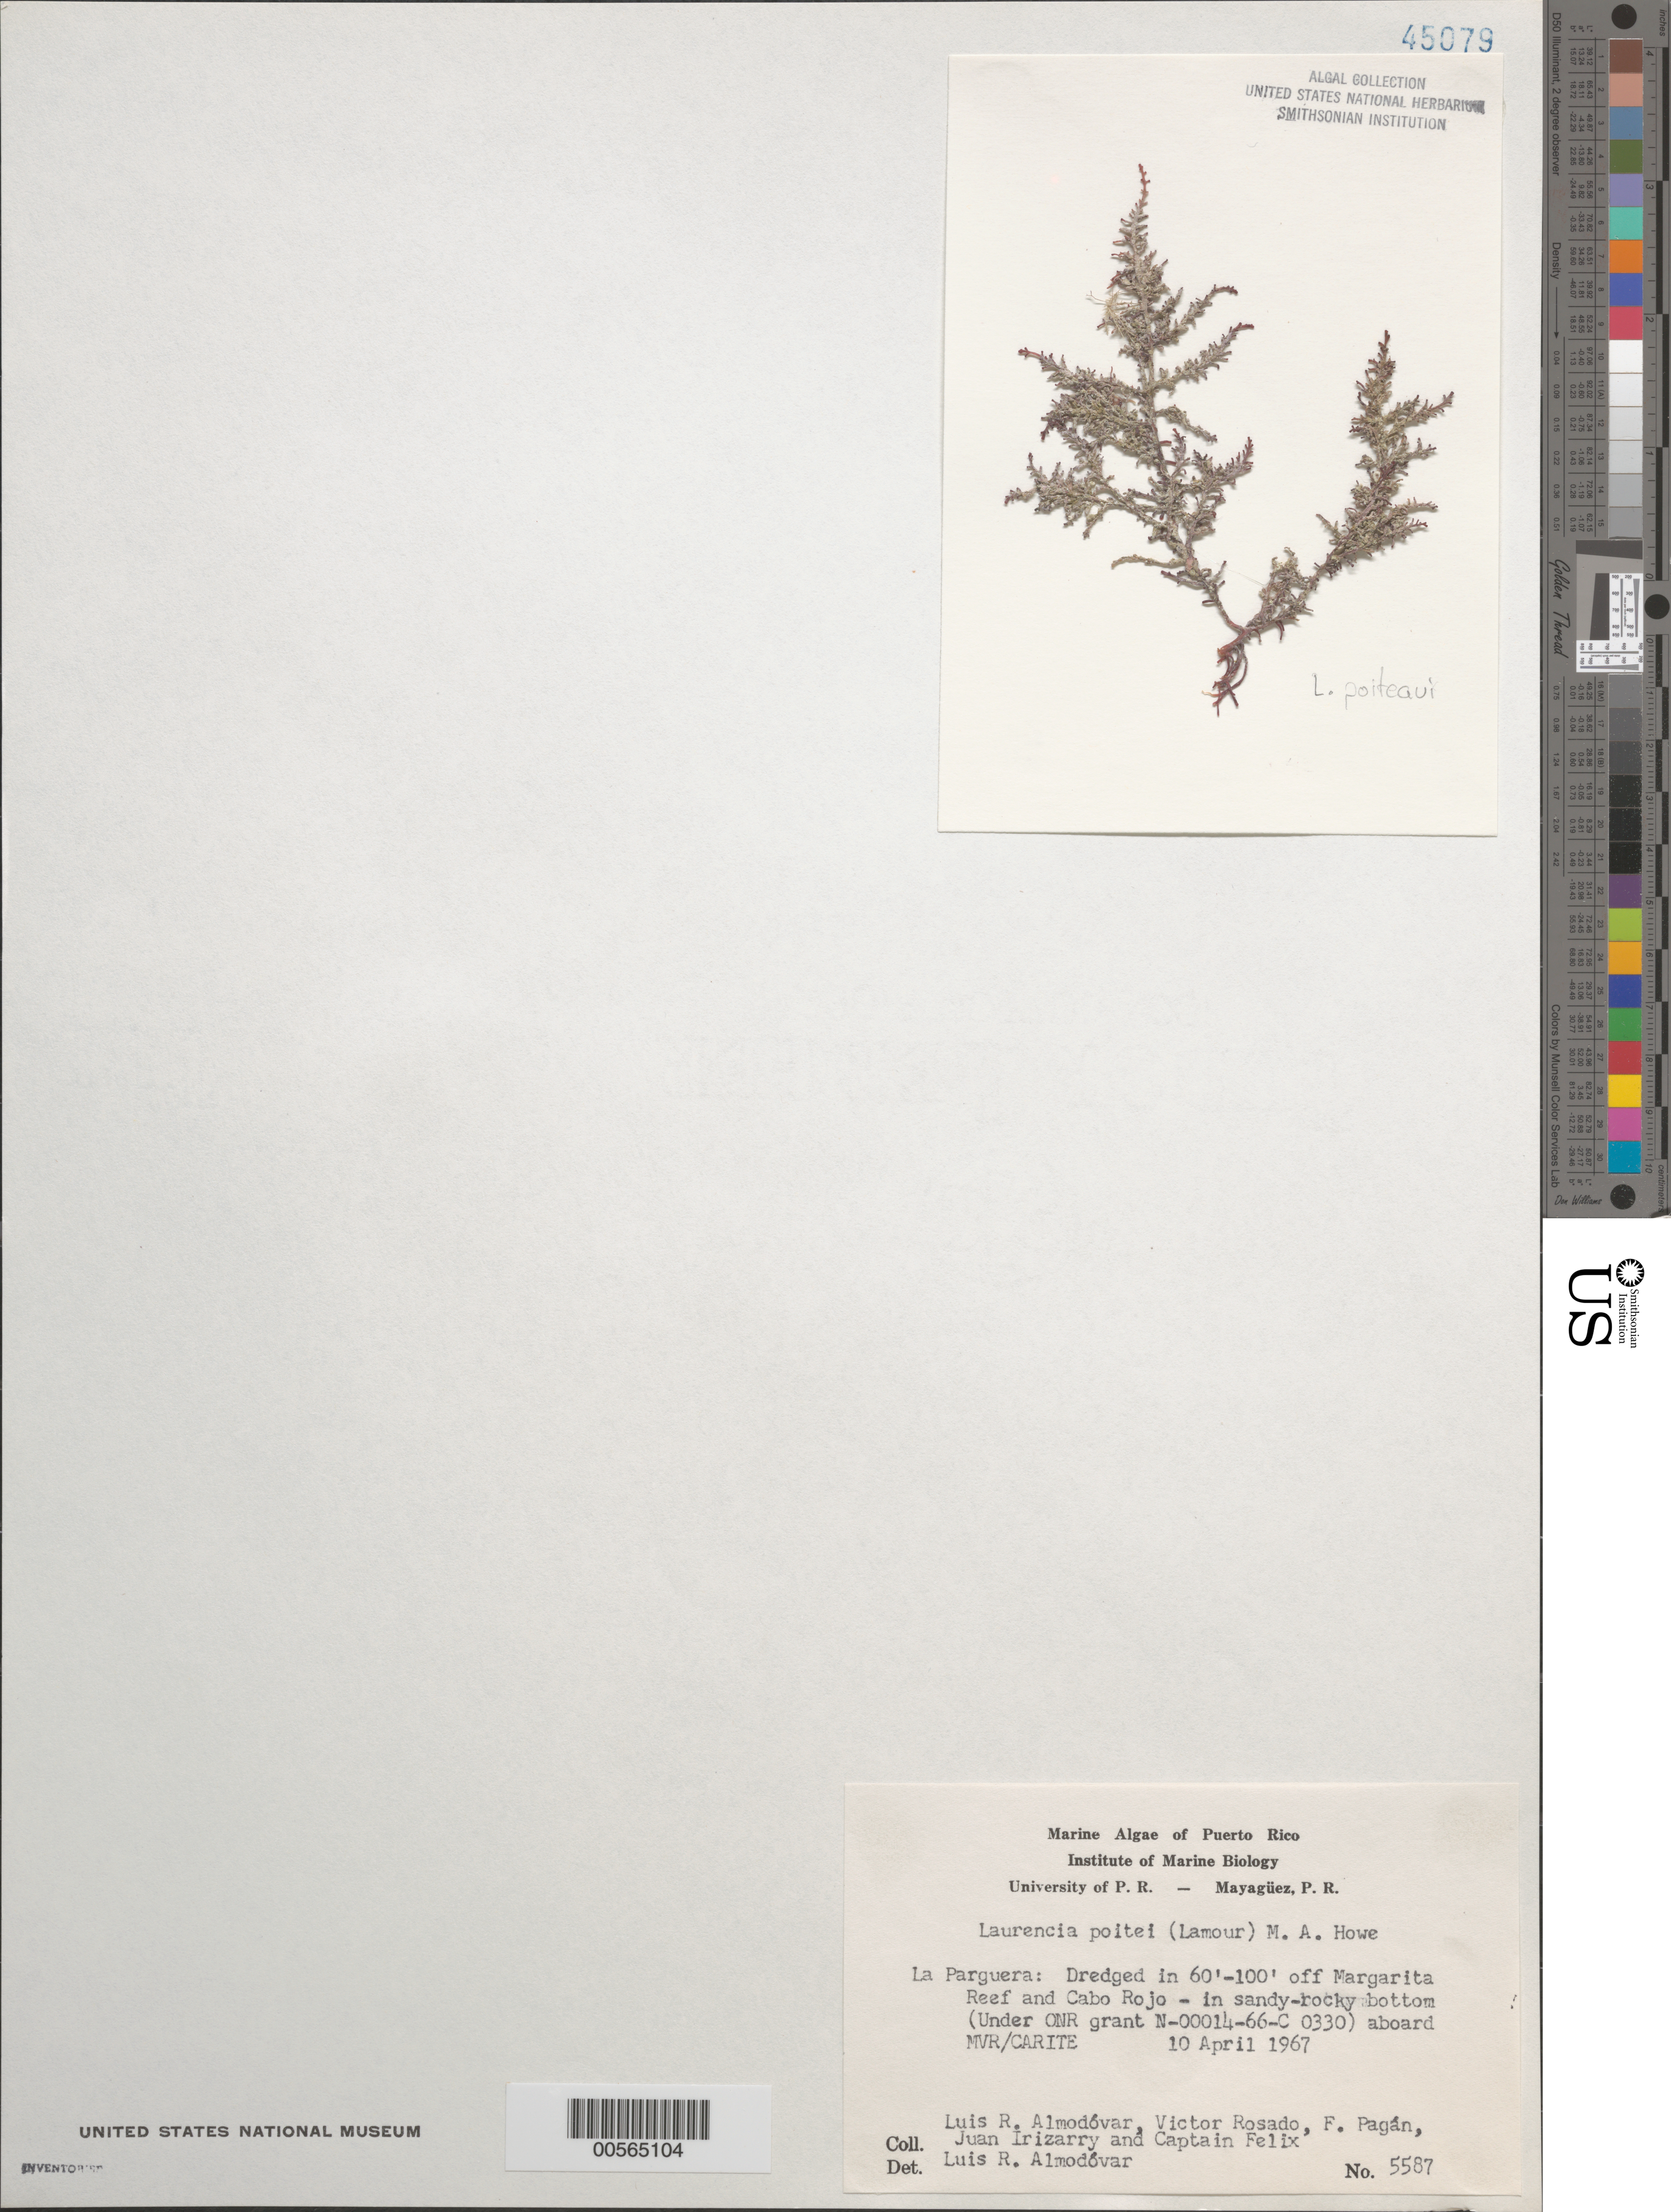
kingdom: Plantae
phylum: Rhodophyta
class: Florideophyceae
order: Ceramiales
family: Rhodomelaceae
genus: Yuzurua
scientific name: Yuzurua poiteaui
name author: (J.V.Lamouroux) Martin-Lescanne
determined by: Brooks, B. L., (BOT), Smithsonian Institution - National Museum of Natural History (UNITED STATES)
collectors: L. Almodovar, V. Rosado, F. Pagan, J. Irizarry & C. Felix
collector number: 5587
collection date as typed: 10 Apr 1967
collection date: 1967-04-10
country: Puerto Rico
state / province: Lajas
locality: La Parguera, off Margarita Reef and Cabo Rojo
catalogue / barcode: US 45079